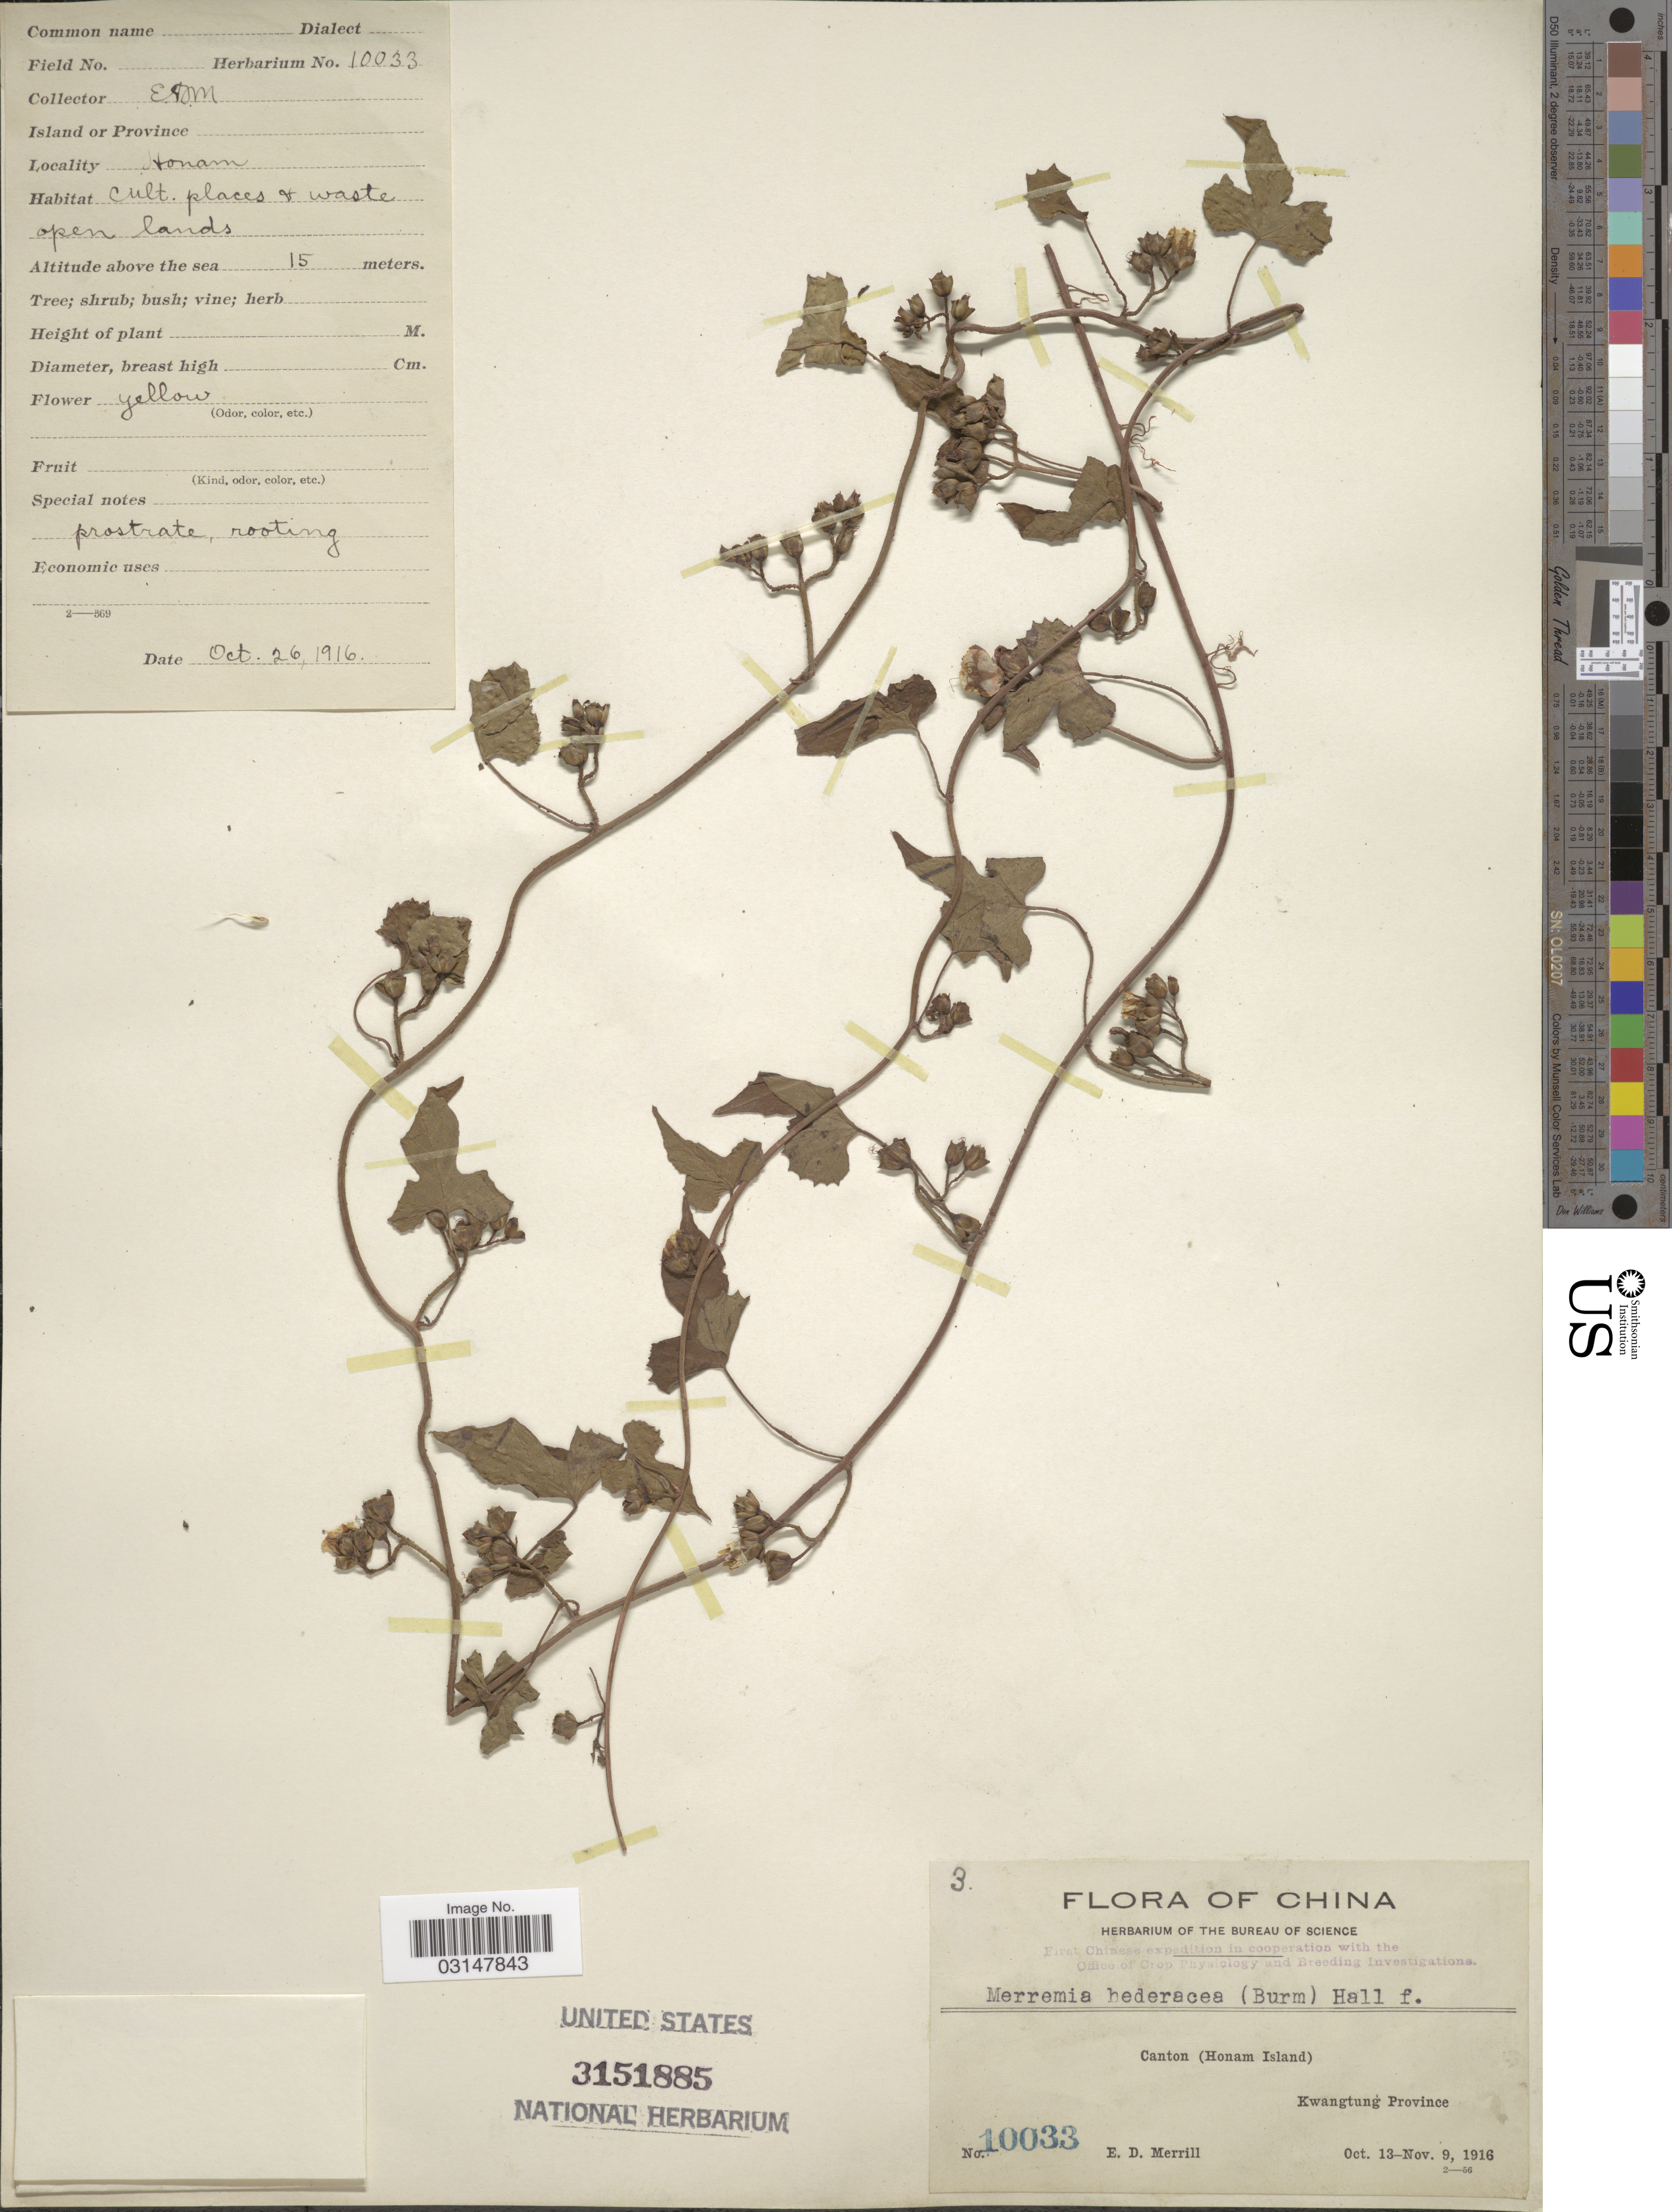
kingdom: Plantae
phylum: Tracheophyta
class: Magnoliopsida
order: Solanales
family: Convolvulaceae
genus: Merremia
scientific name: Merremia hederacea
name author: (Burm. f.) Hallier f.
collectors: E. D. Merrill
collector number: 10033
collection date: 1916-10-26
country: China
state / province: Guangdong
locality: Canton (Honam Island). Kwangtung Province. Honam.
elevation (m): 15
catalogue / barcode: US 3151885